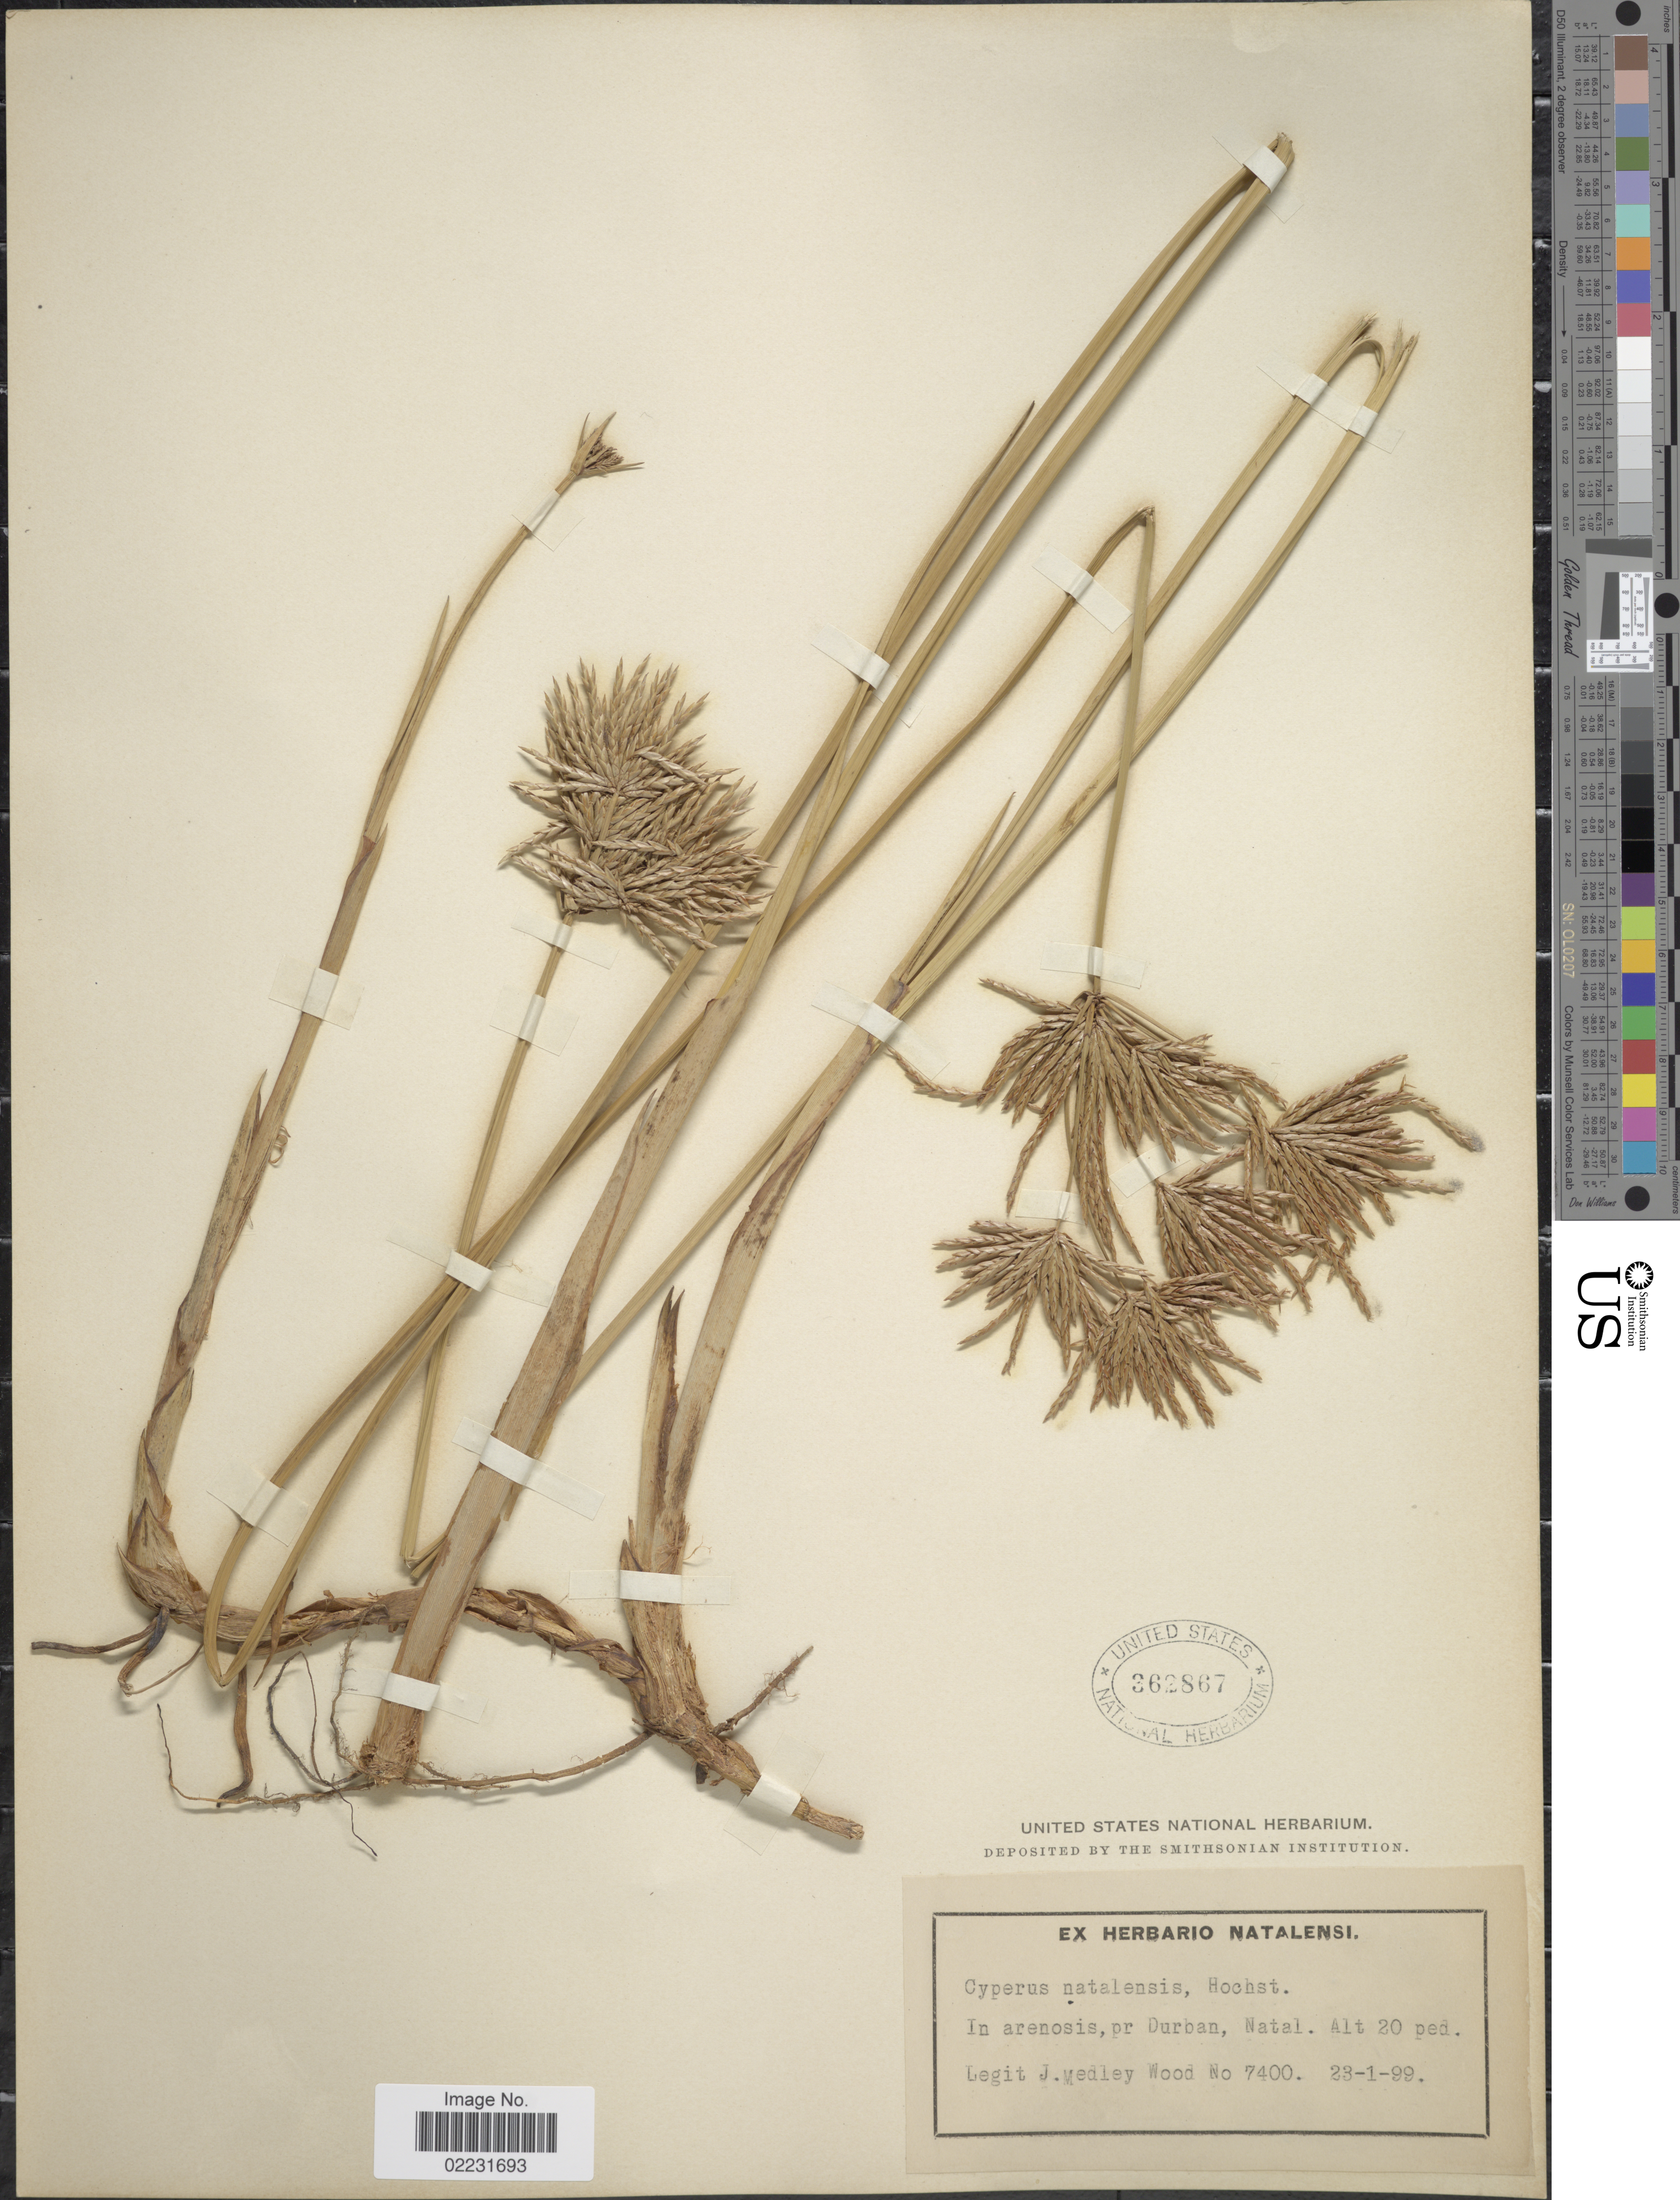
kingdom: Plantae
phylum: Tracheophyta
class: Liliopsida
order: Poales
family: Cyperaceae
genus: Cyperus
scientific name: Cyperus natalensis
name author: Hochst. ex C. Krauss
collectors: J. Medley Wood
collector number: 7400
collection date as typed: Transcribed d/m/y: 23/1/99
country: South Africa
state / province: KwaZulu-Natal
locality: Pr. Durban, Natal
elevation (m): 6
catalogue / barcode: US 362867